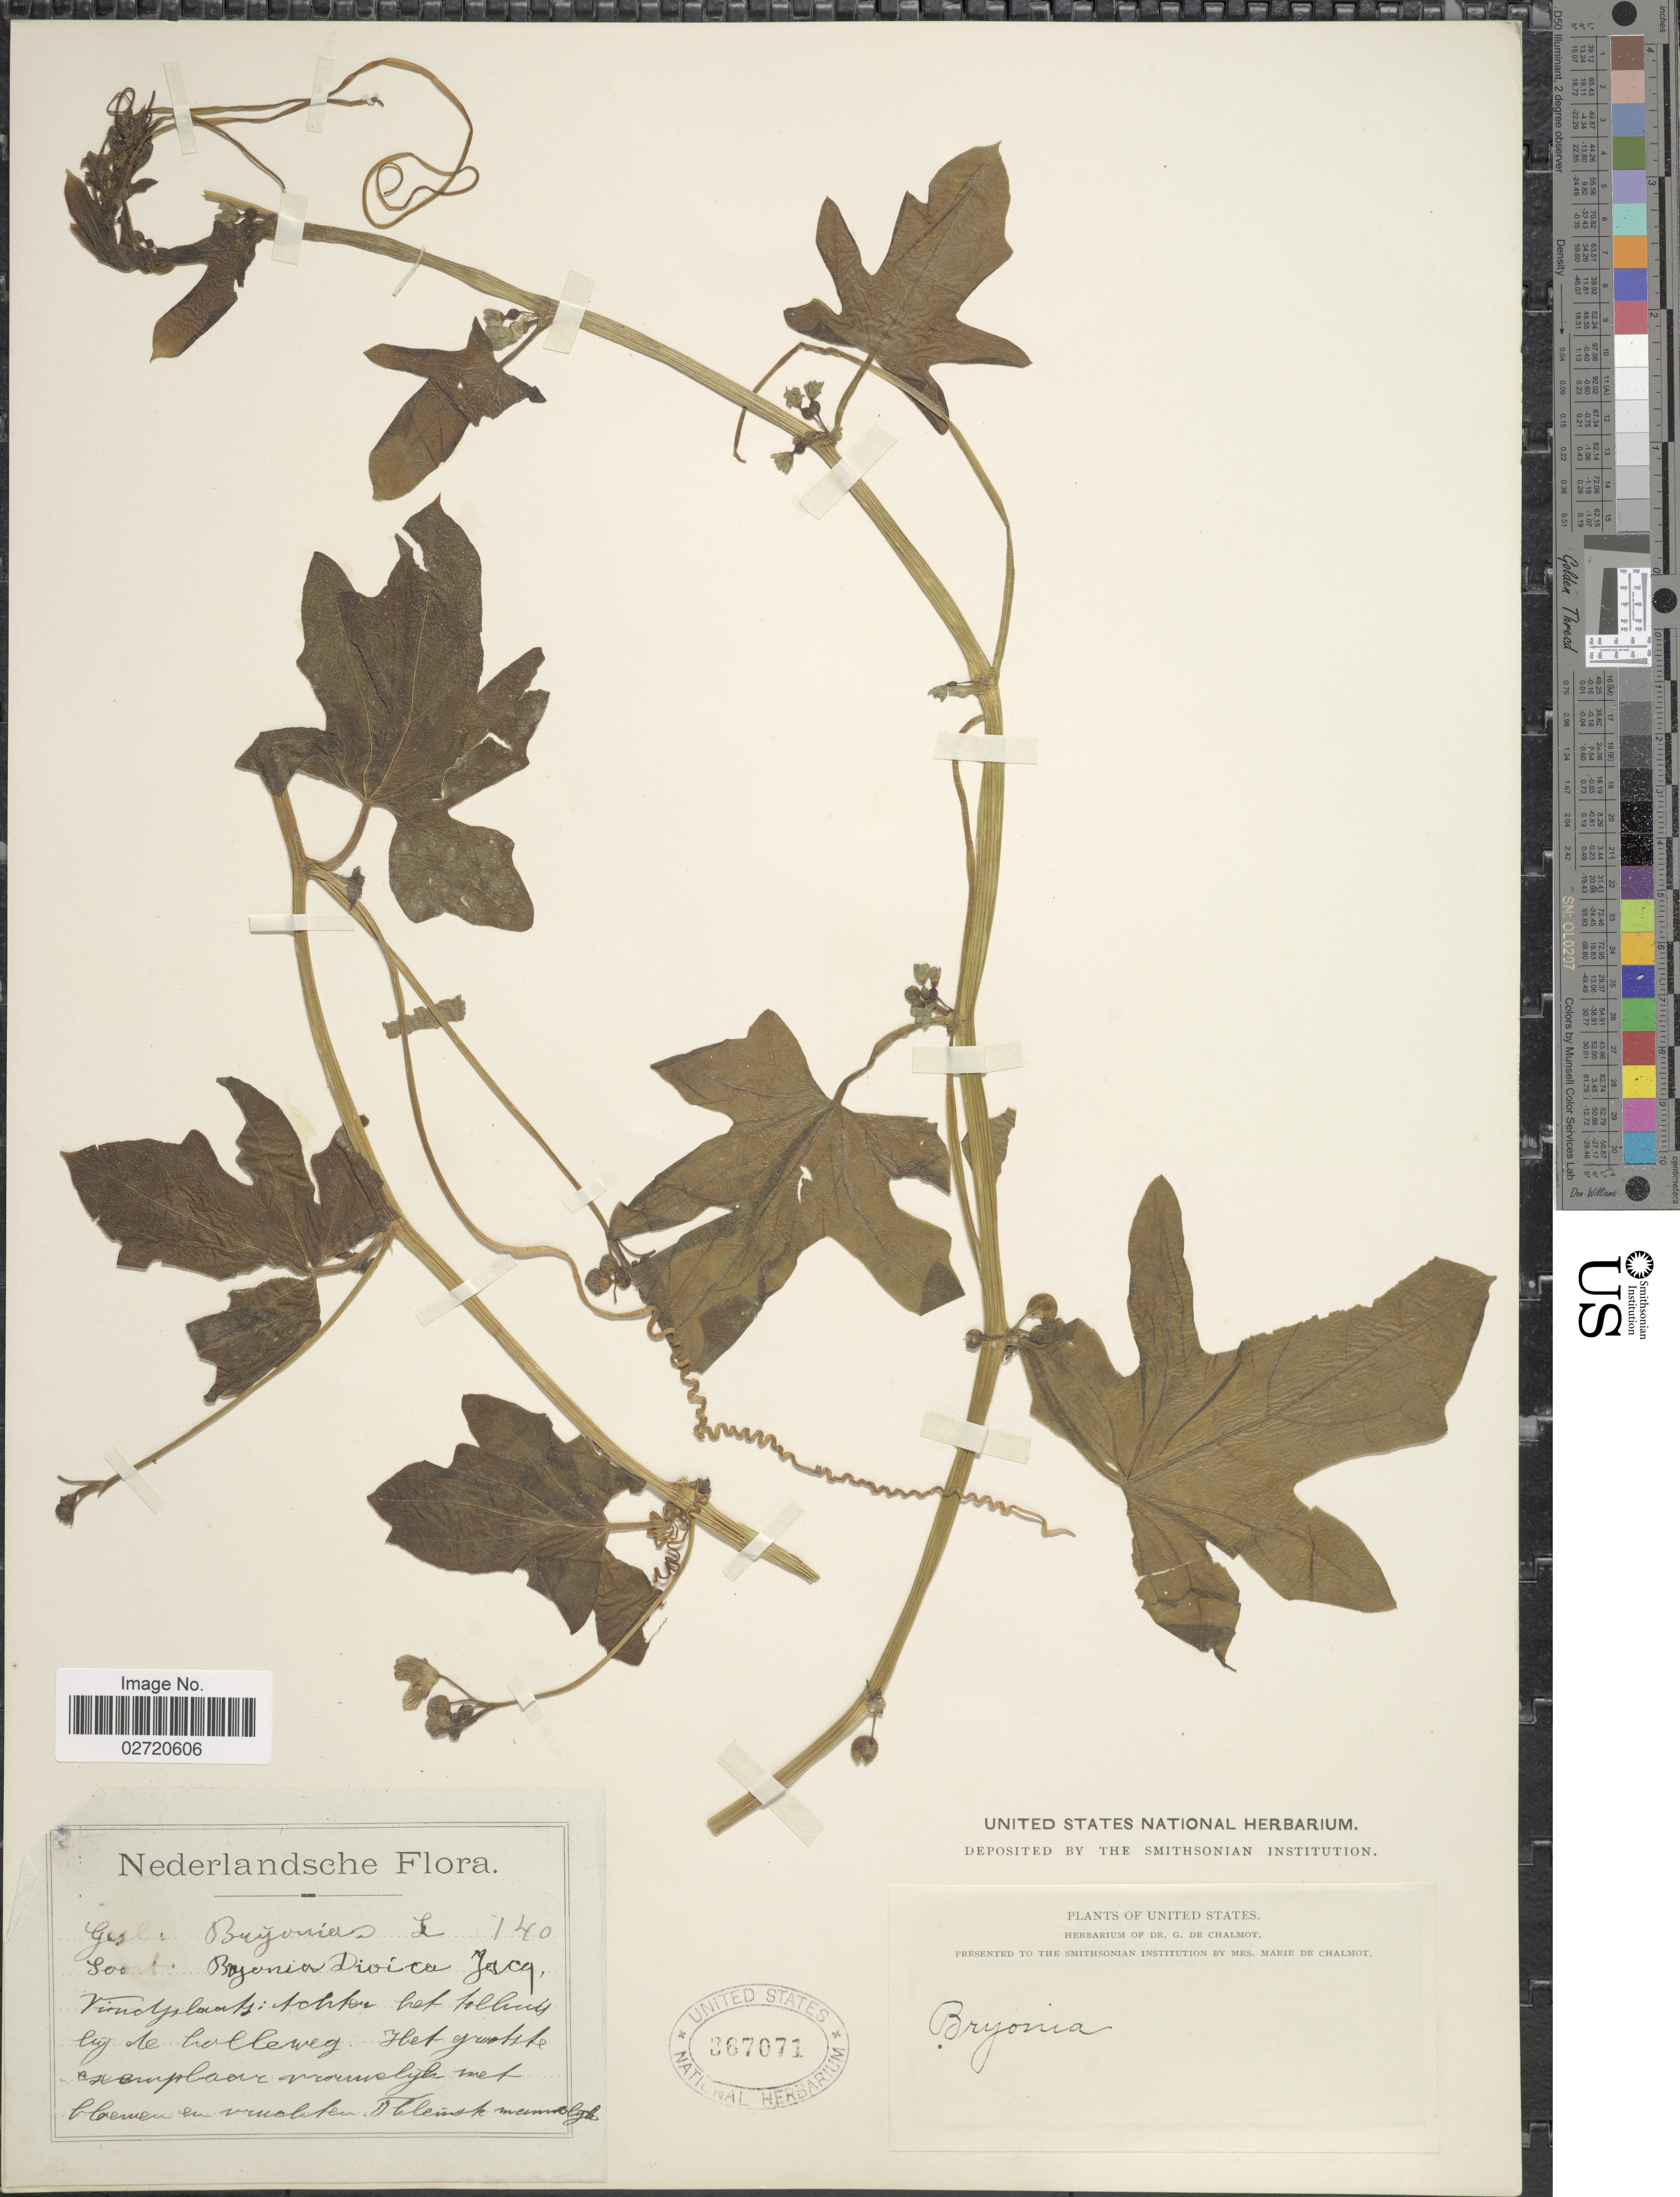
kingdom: Plantae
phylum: Tracheophyta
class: Magnoliopsida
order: Cucurbitales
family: Cucurbitaceae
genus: Bryonia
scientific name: Bryonia dioica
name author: Jacq.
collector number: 140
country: Netherlands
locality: Achter het folhuis bij de holleweg.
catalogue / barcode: US 367071